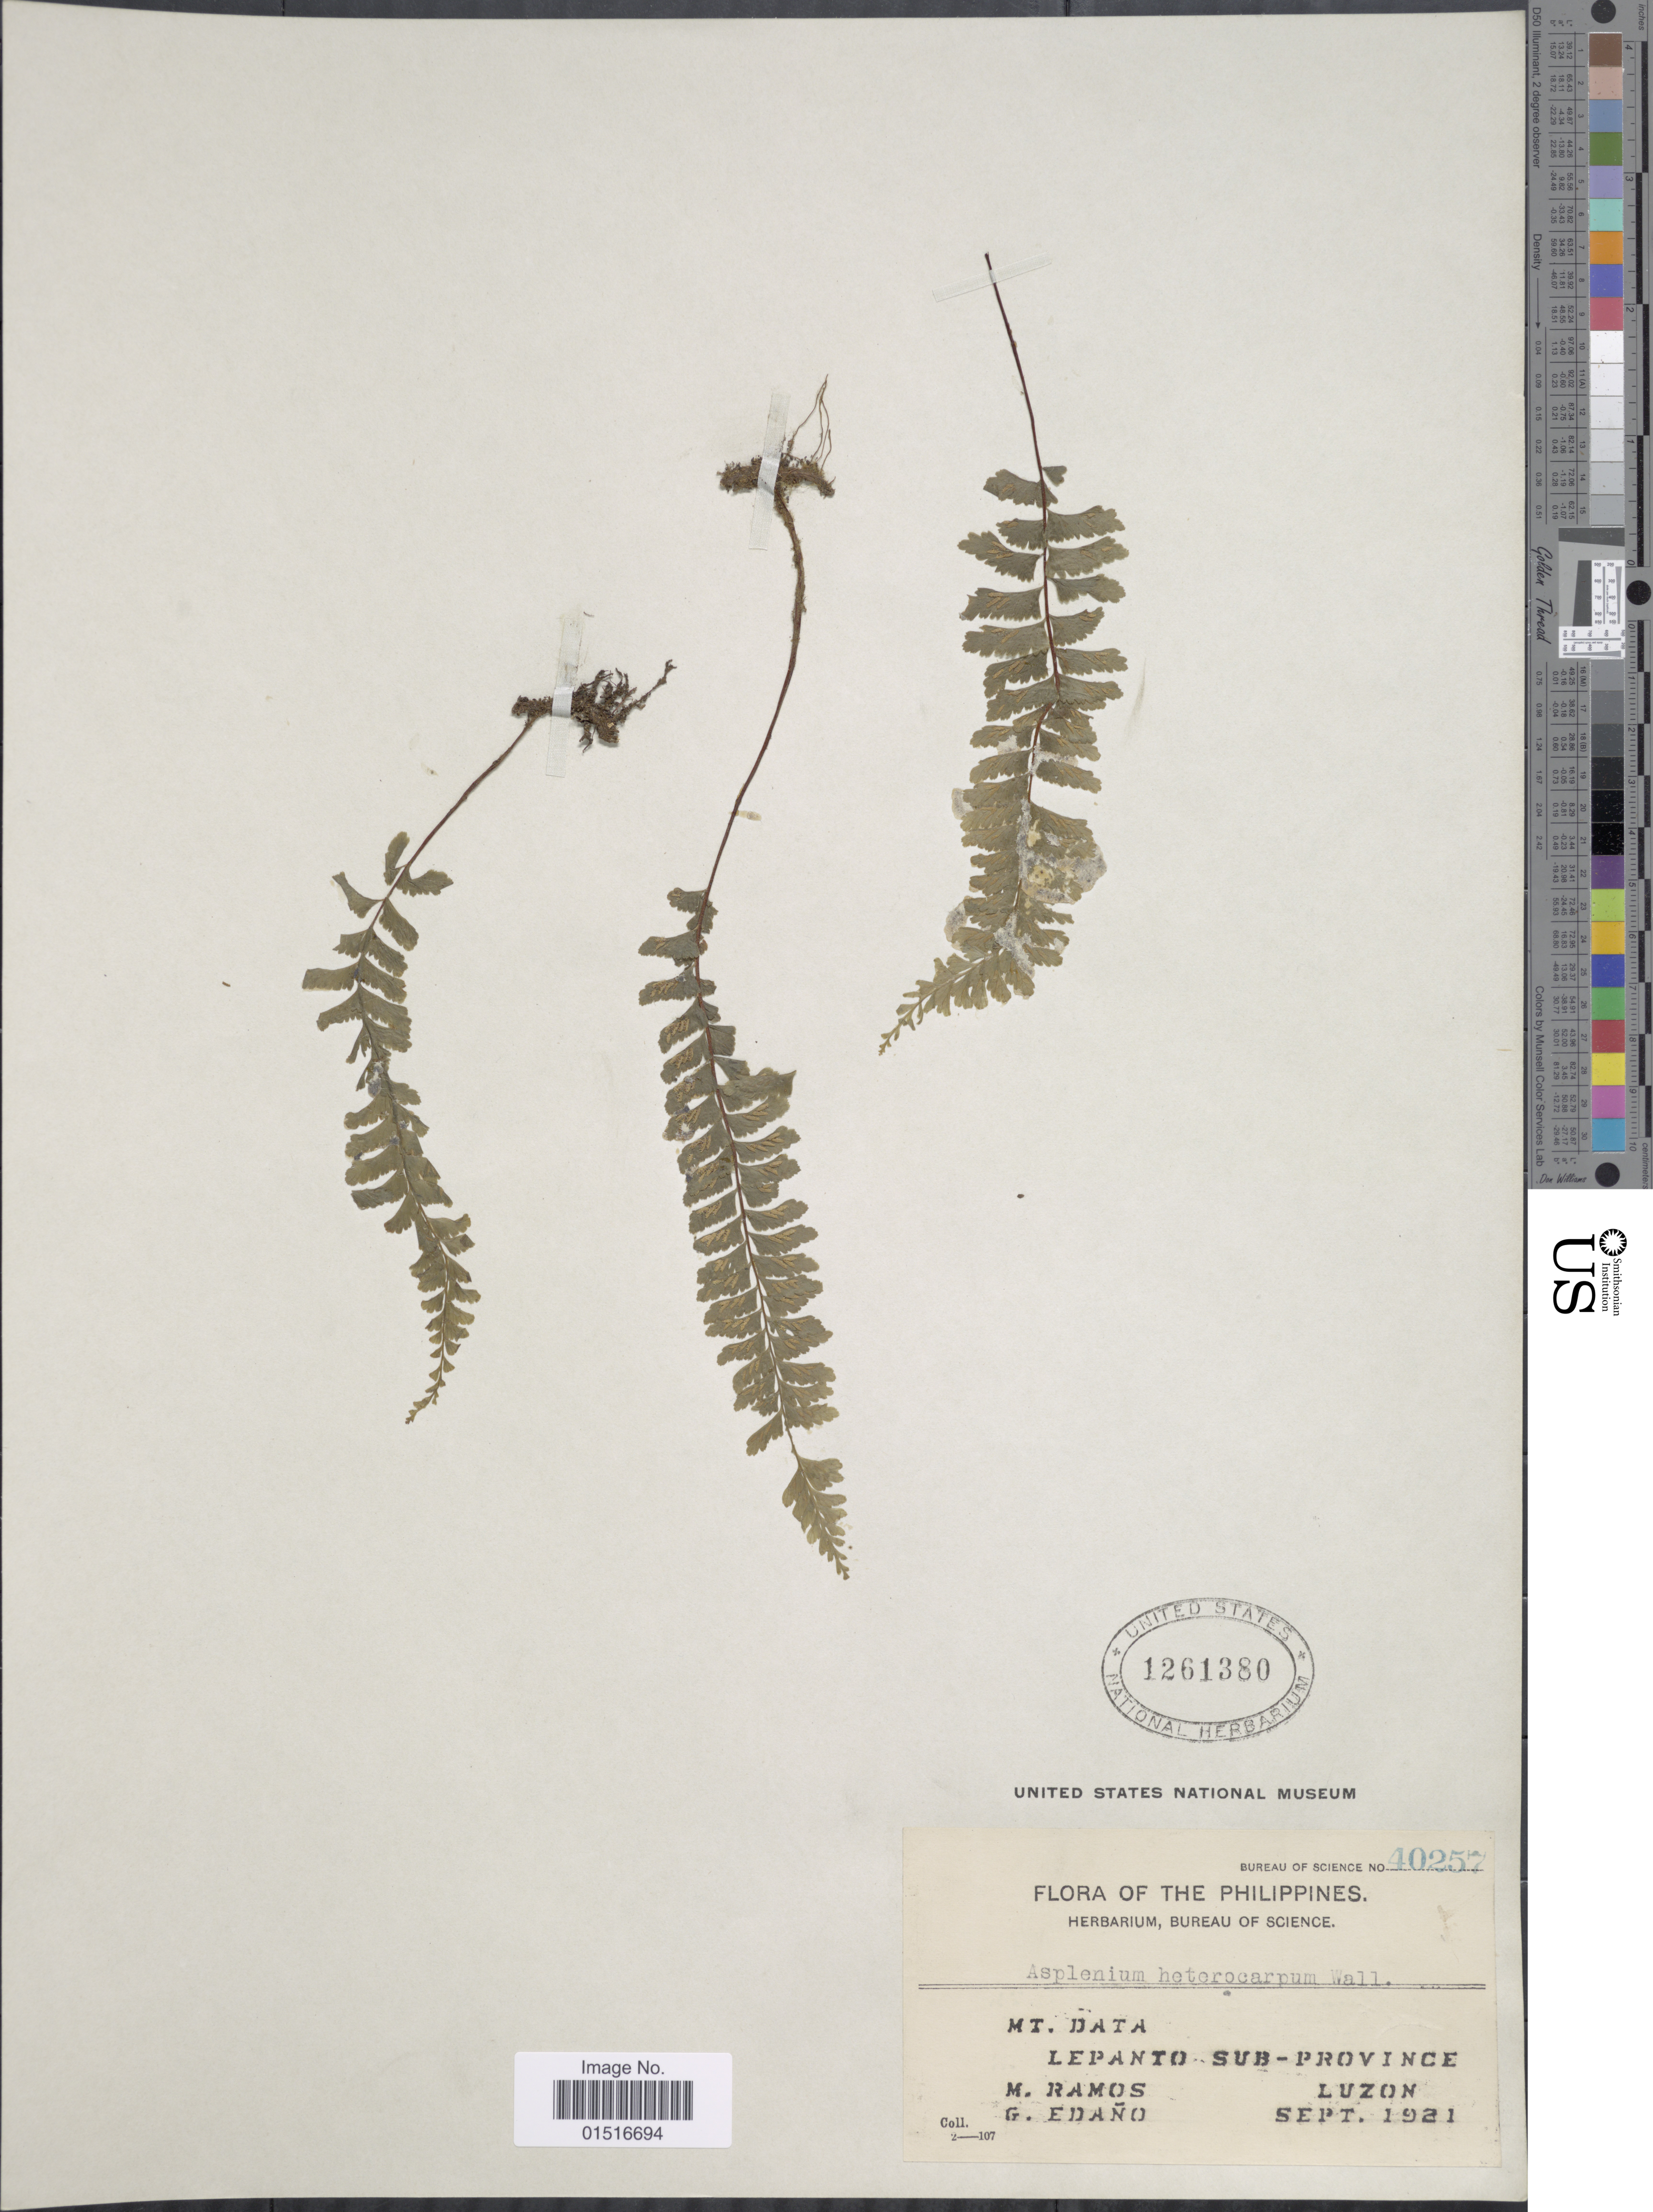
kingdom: Plantae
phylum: Tracheophyta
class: Polypodiopsida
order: Polypodiales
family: Aspleniaceae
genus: Asplenium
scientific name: Asplenium ofeliae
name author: Salgado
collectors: M. Ramos & G. Edaño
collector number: Bureau of Science 40257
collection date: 1921-09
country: Philippines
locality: Mt. Data. Lepanto Sub-Province Luzon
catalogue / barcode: US 1261380